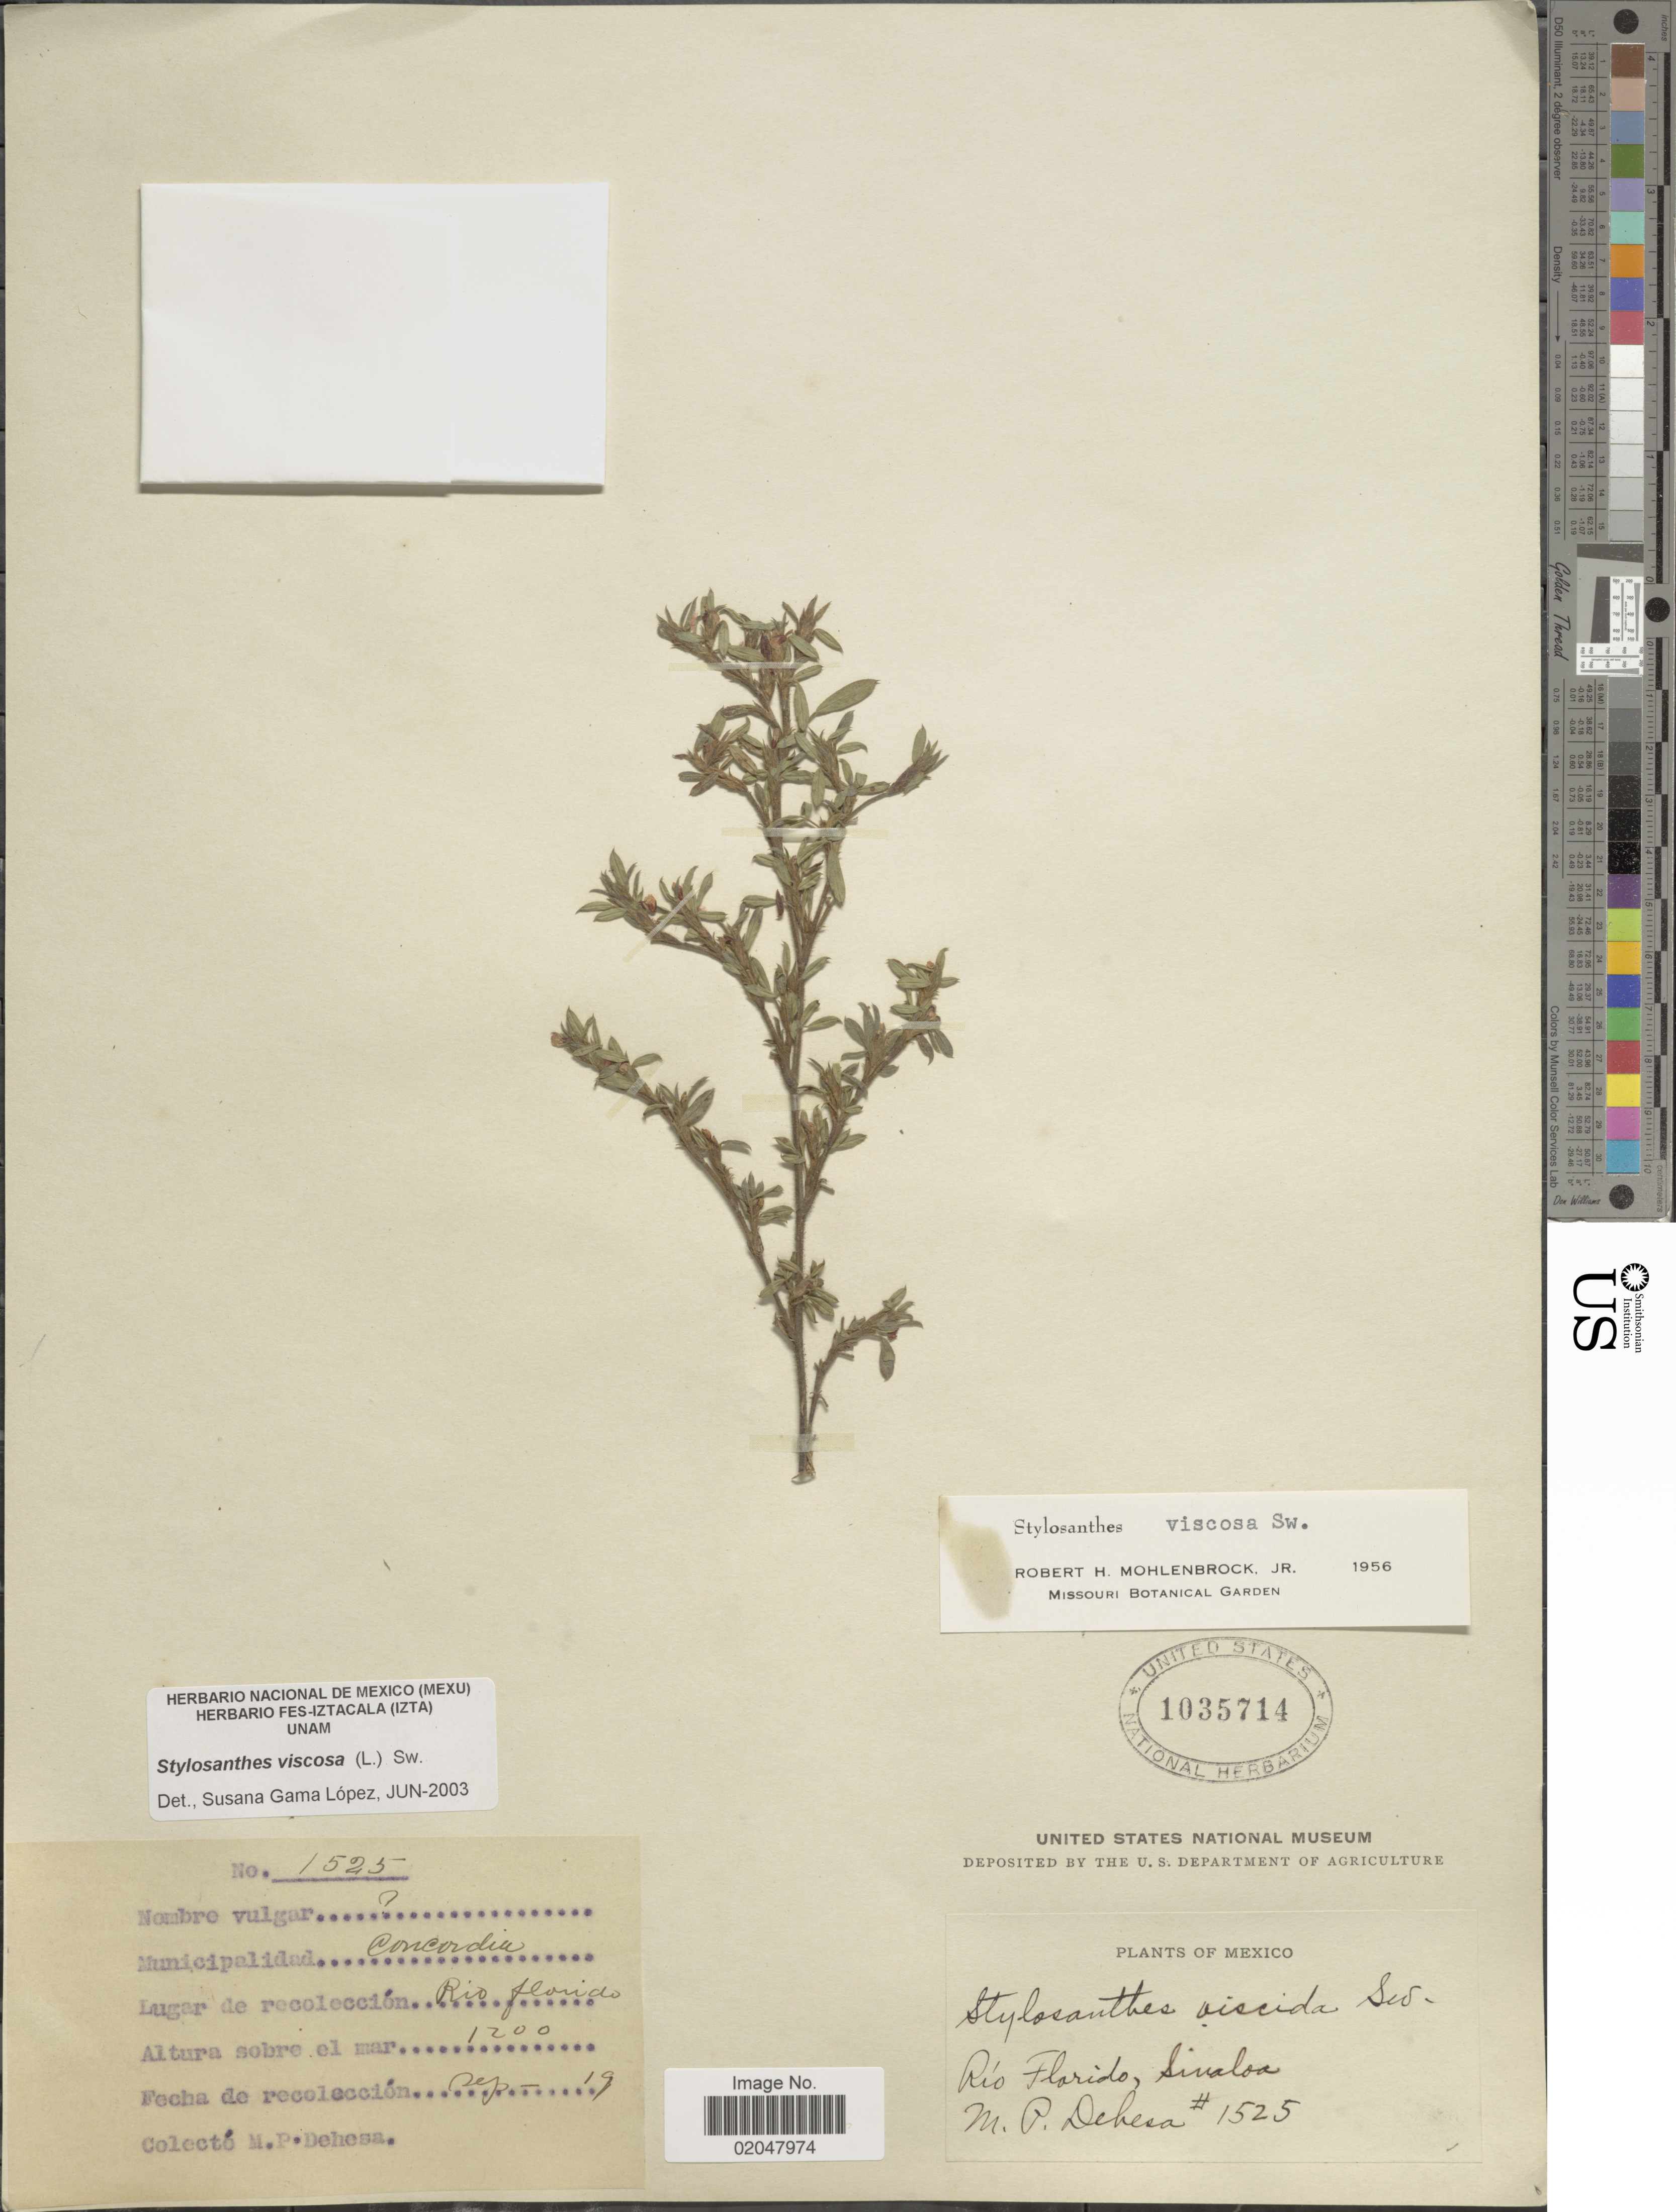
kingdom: Plantae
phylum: Tracheophyta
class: Magnoliopsida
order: Fabales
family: Fabaceae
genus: Stylosanthes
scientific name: Stylosanthes viscosa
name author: Sw.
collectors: M. Dehesa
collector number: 1525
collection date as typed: Transcribed d/m/y: /9/19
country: Mexico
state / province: Sinaloa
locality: Rio Florida, Municipalidad Concordia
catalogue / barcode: US 1035714